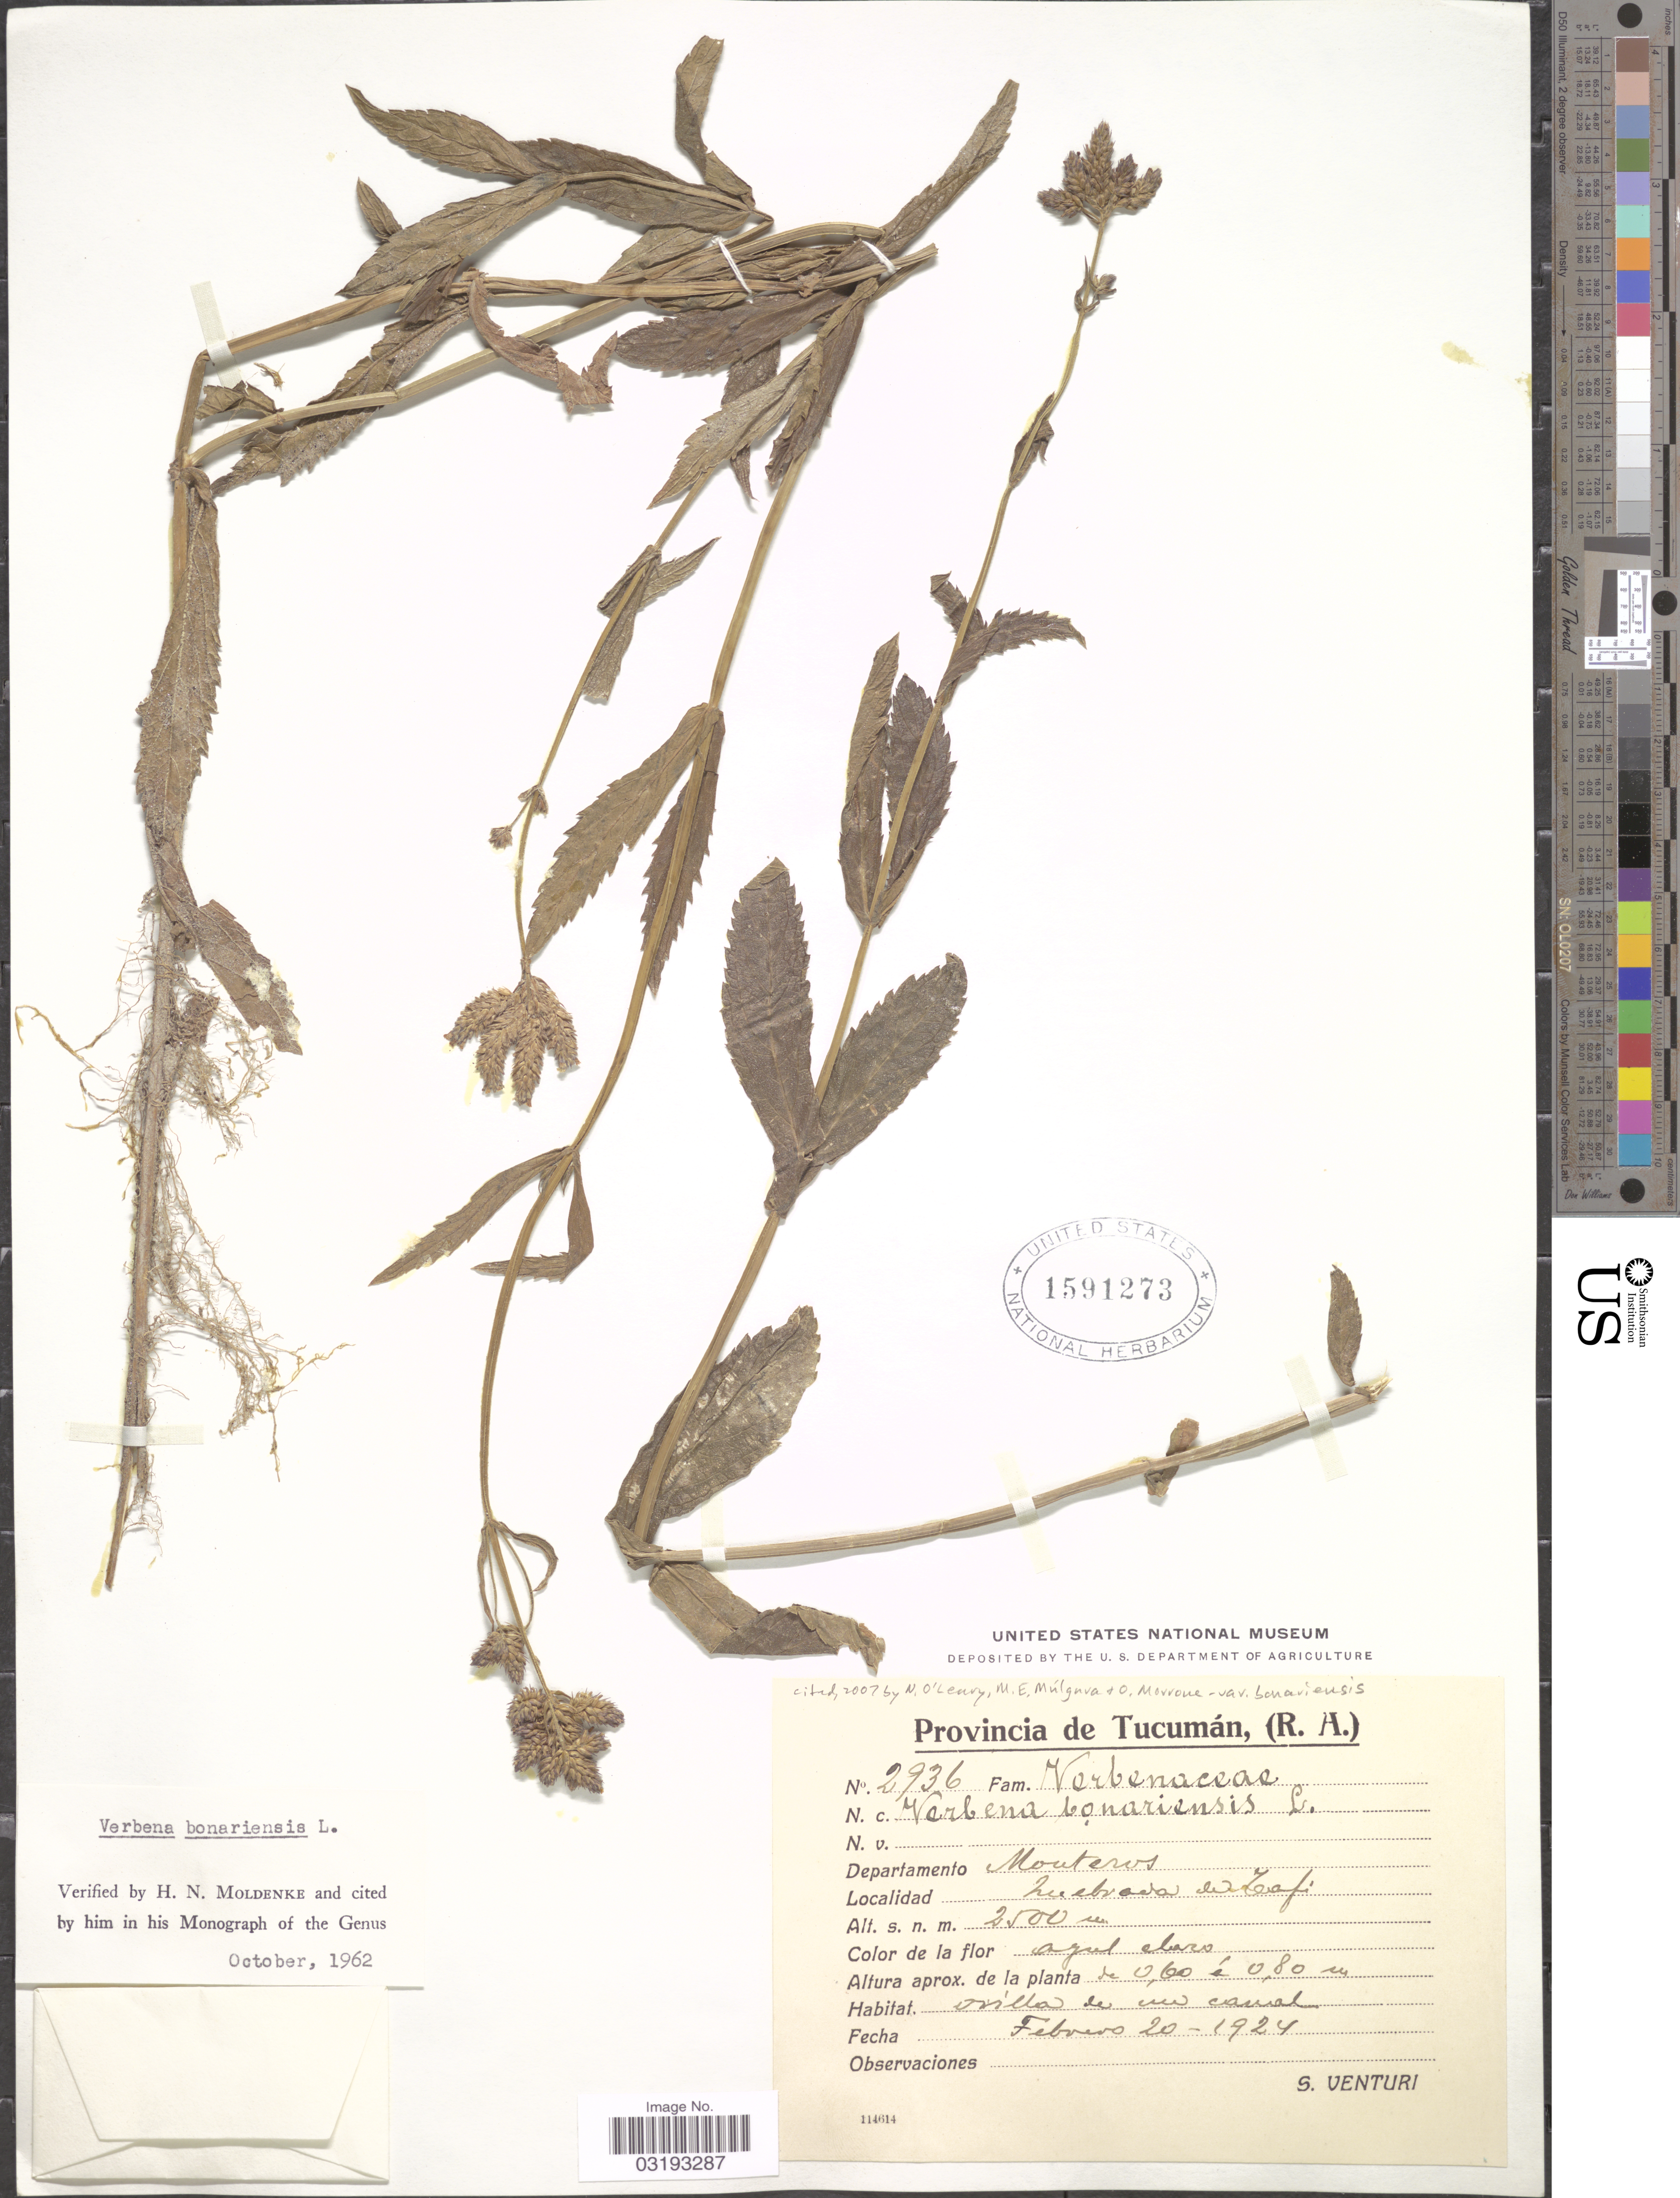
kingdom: Plantae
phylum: Tracheophyta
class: Magnoliopsida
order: Lamiales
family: Verbenaceae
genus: Verbena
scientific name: Verbena bonariensis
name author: L.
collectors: S. Venturi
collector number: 2936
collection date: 1924-02-20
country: Argentina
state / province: Tucuman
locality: Departamento Monteros. Quebrada de Tafi.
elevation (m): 2500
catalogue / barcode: US 1591273